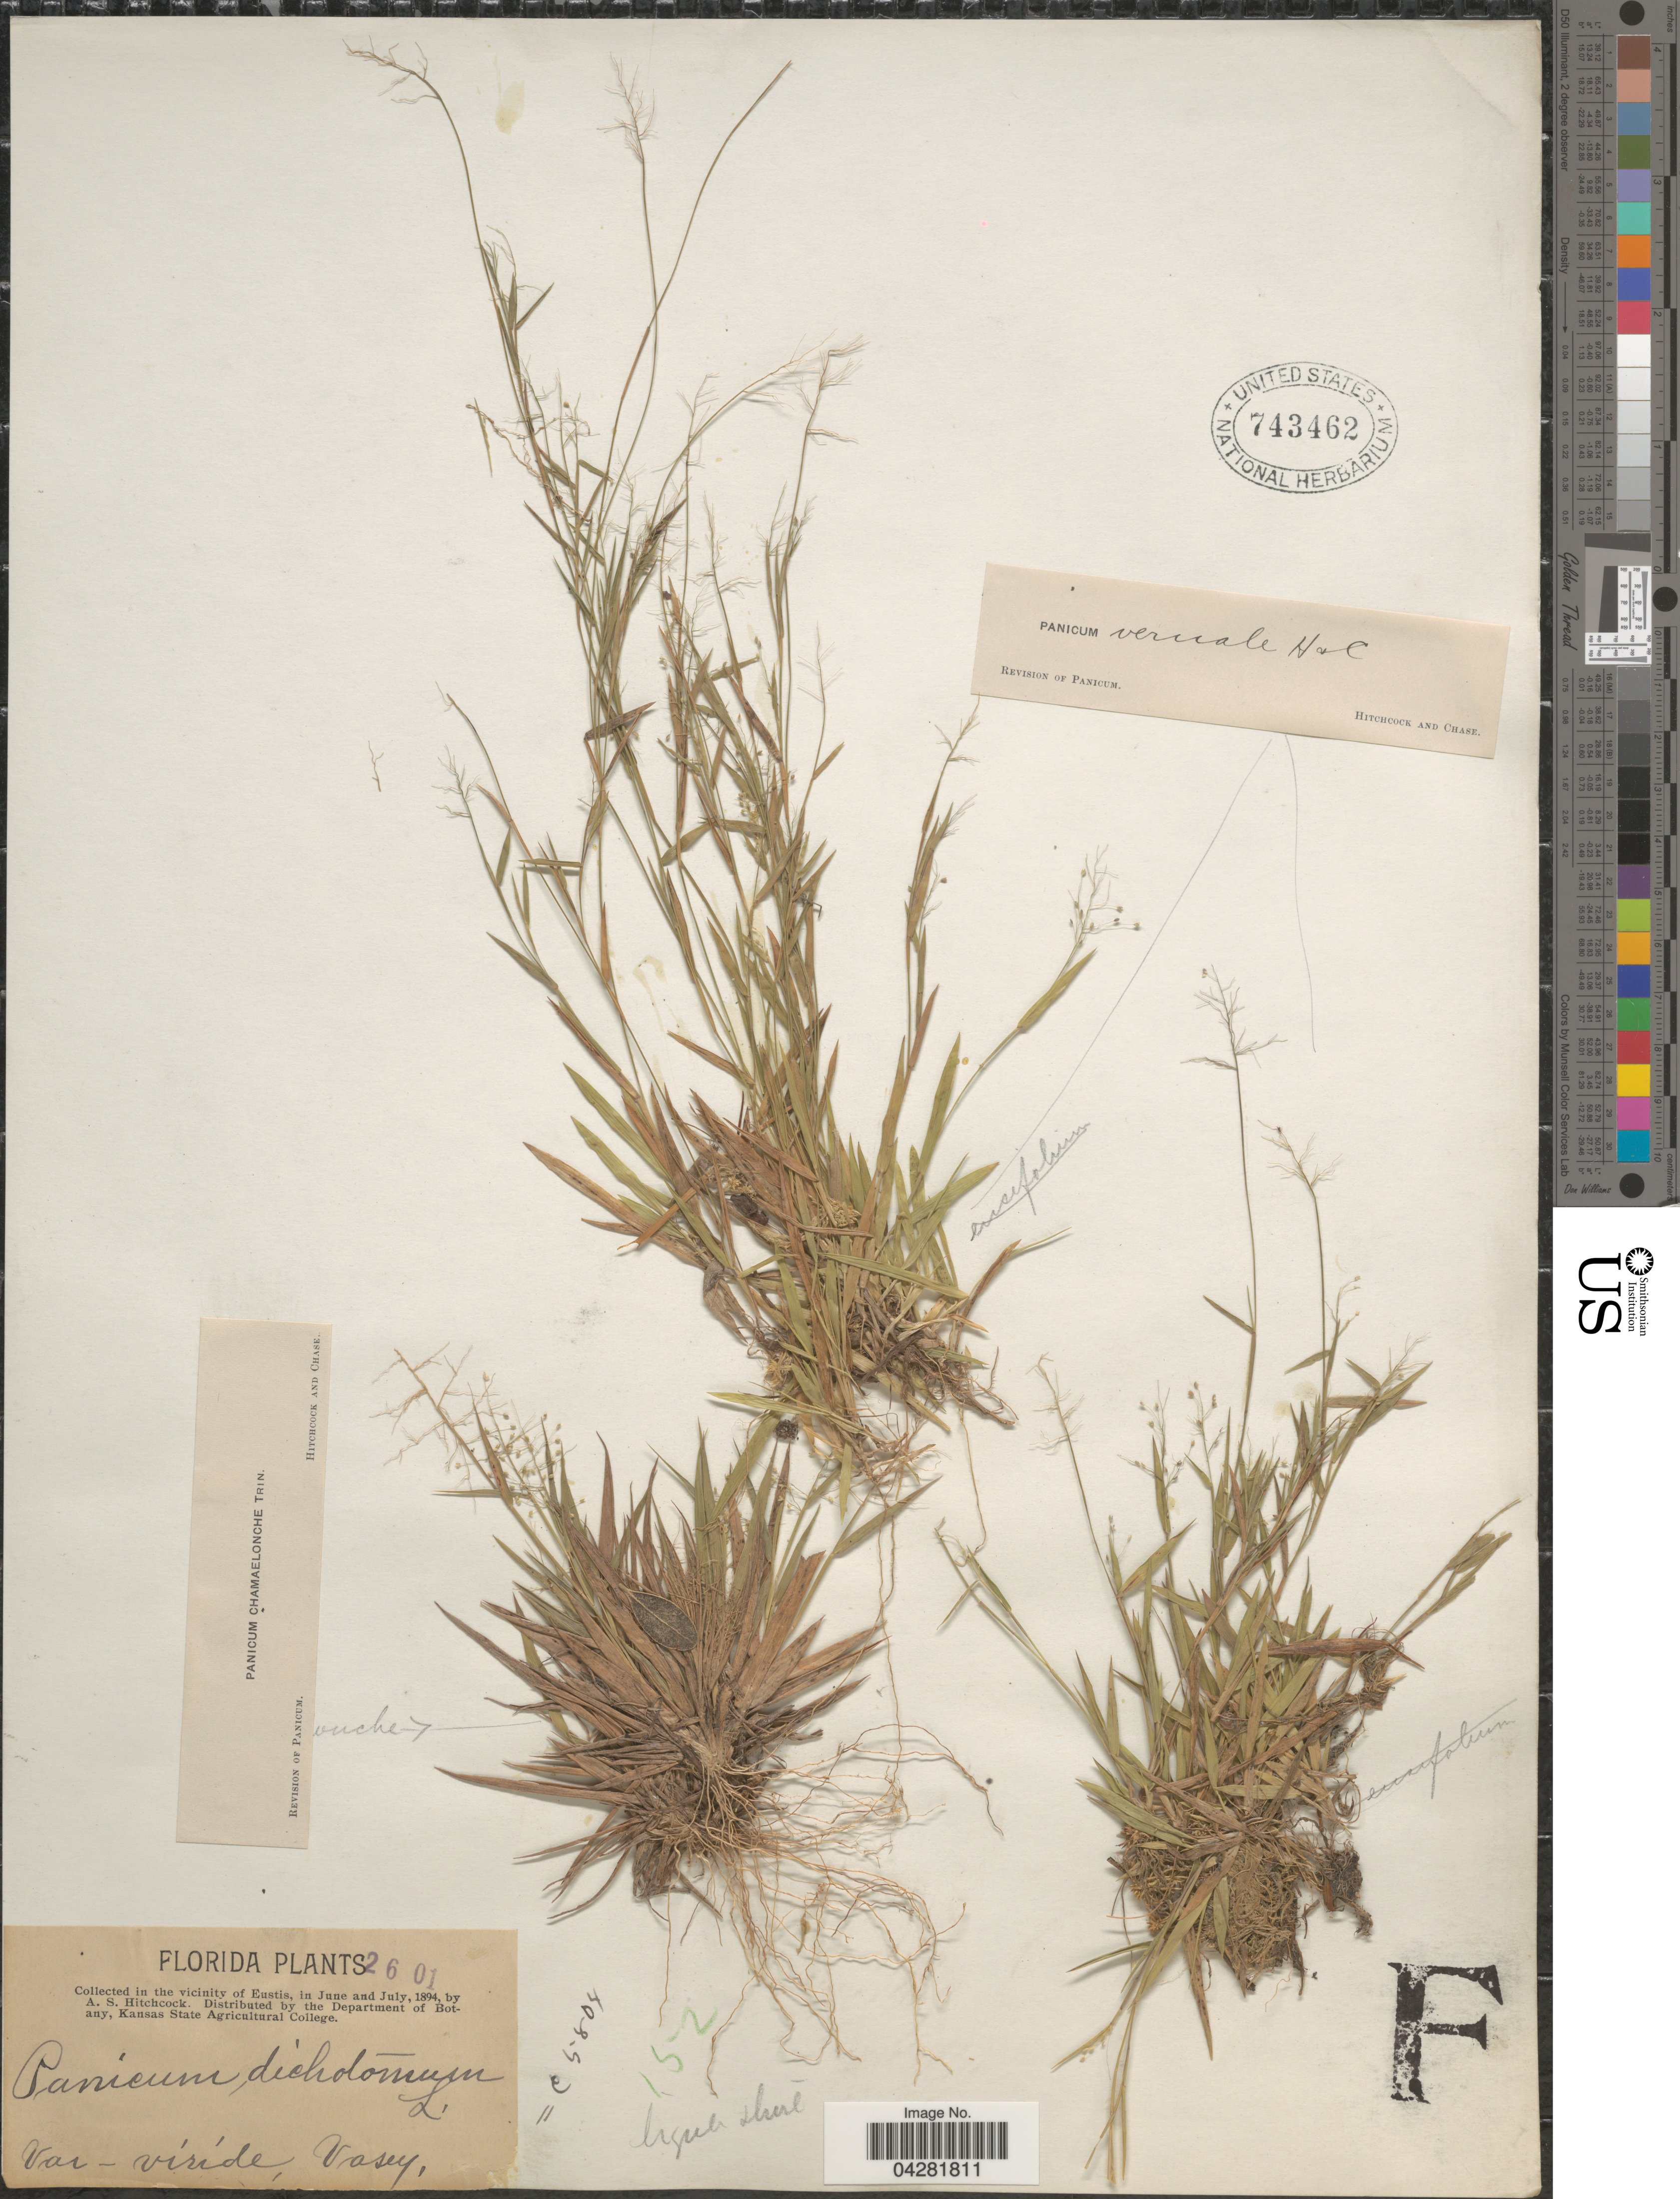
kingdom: Plantae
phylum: Tracheophyta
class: Liliopsida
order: Poales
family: Poaceae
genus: Dichanthelium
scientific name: Dichanthelium ensifolium var. ensifolium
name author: (Baldwin ex Elliot) Gould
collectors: A. S. Hitchcock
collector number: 2601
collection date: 1894-06/1894-07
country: United States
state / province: Florida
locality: In the vicinity of Eustis.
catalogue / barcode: US 743462